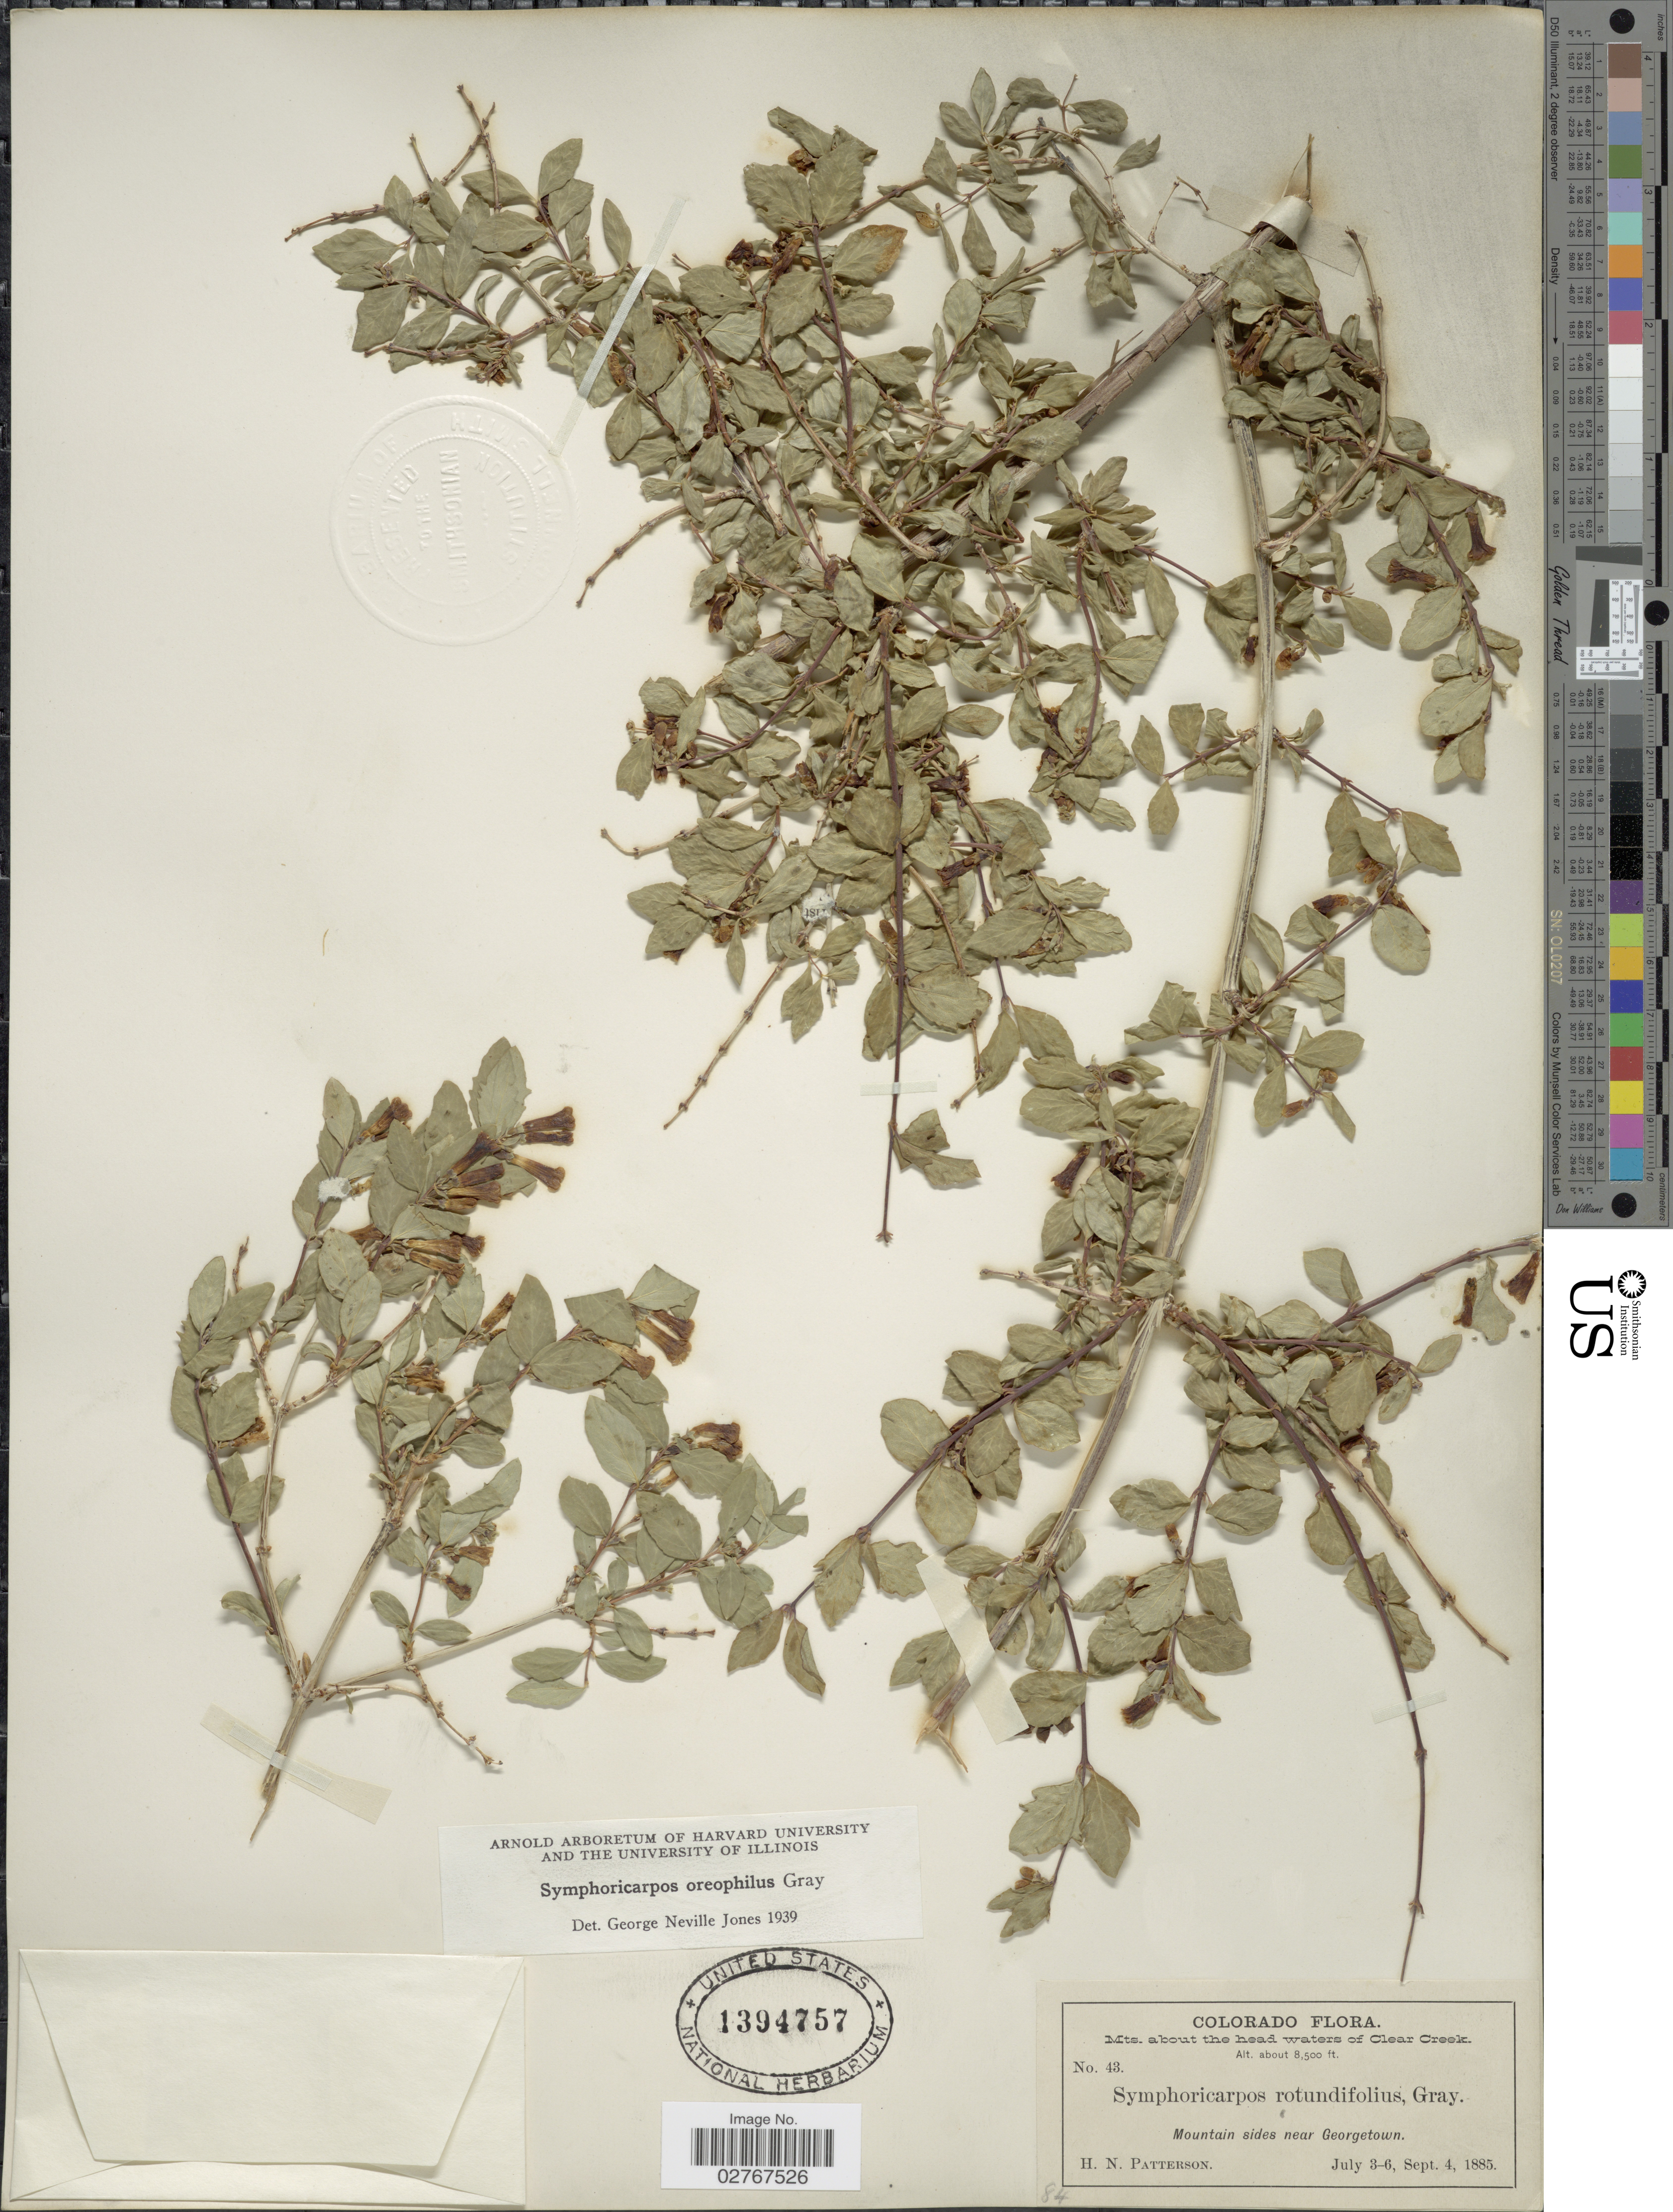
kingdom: Plantae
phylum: Tracheophyta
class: Magnoliopsida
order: Dipsacales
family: Caprifoliaceae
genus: Symphoricarpos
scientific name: Symphoricarpos oreophilus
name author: A. Gray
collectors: H. N. Patterson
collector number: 43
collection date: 1885-07-03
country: United States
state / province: Colorado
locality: Mts. about the head waters of Clear Creek, Mountain sides near Georgetown.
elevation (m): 2591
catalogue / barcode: US 1394757